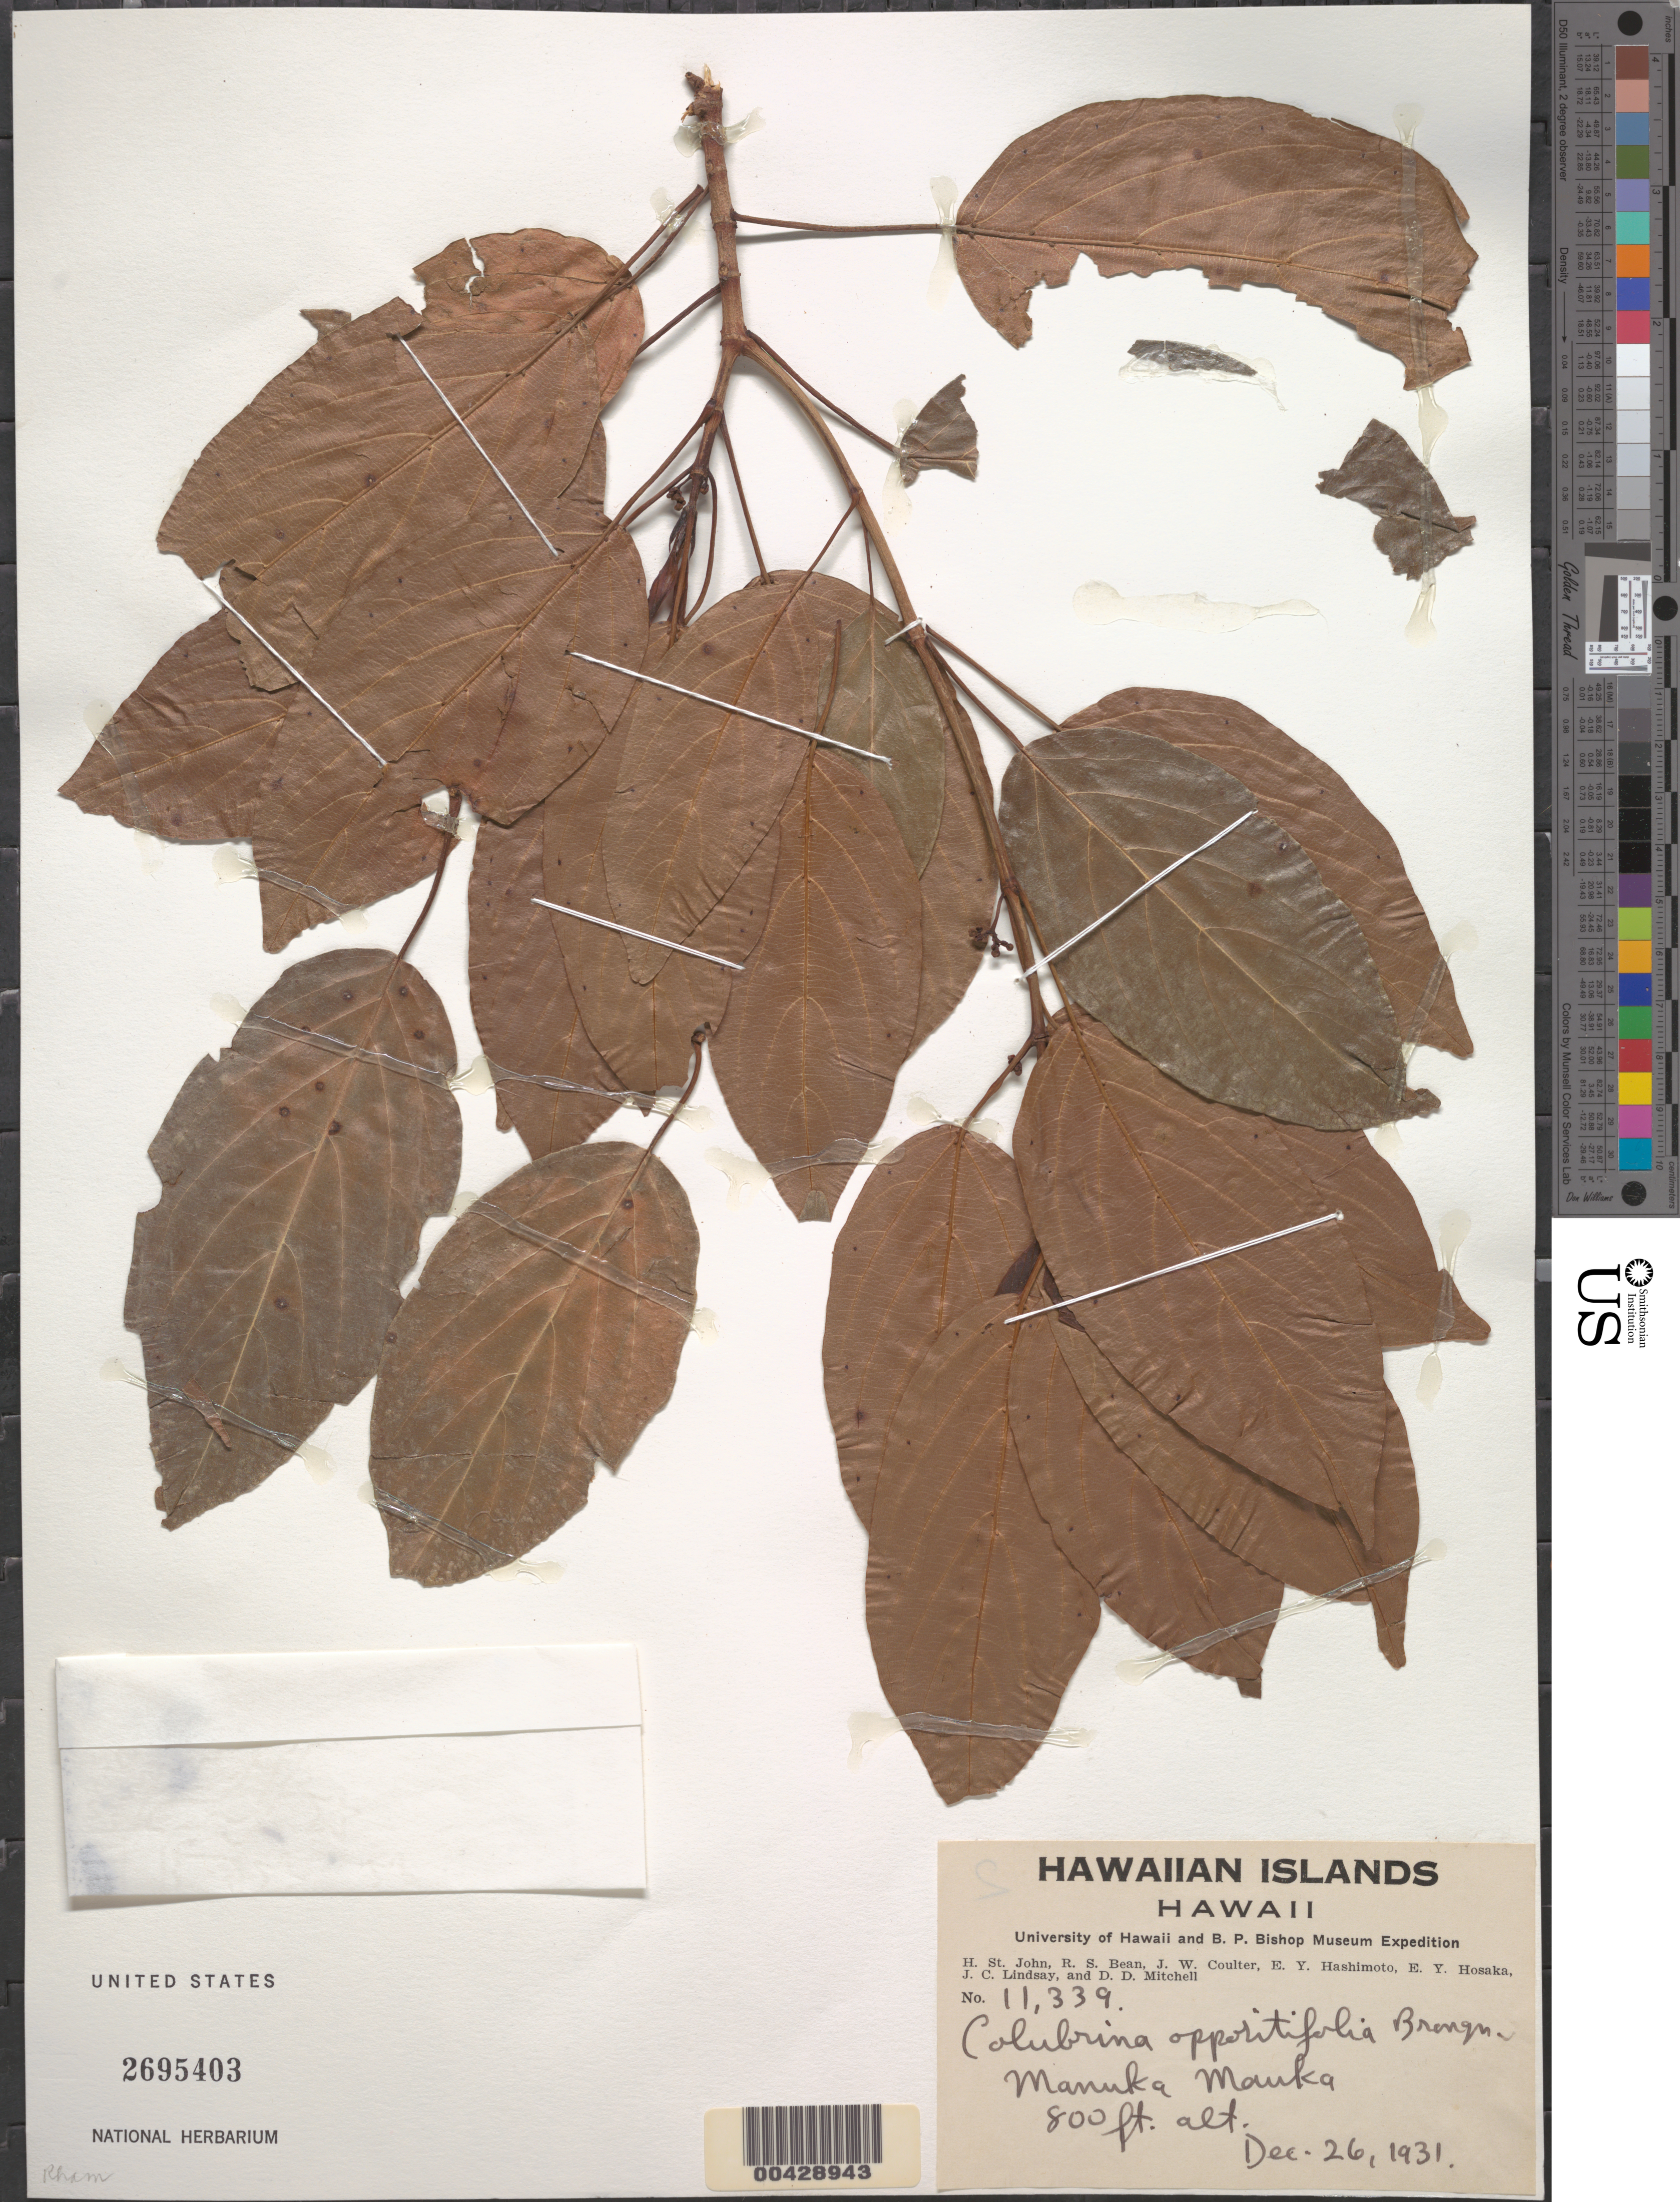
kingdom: Plantae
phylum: Tracheophyta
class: Magnoliopsida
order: Rosales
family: Rhamnaceae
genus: Colubrina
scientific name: Colubrina oppositifolia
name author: Brongn. ex H. Mann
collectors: H. St. John, -. Bean, -- Coulter, Hashimoto, Hosaka, Lindsay & Mitchell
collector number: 11339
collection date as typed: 26 Dec 1931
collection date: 1931-12-26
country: United States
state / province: Hawaii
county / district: Kauai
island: Kaua'i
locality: Manuka Mauka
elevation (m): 244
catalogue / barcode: US 2695403